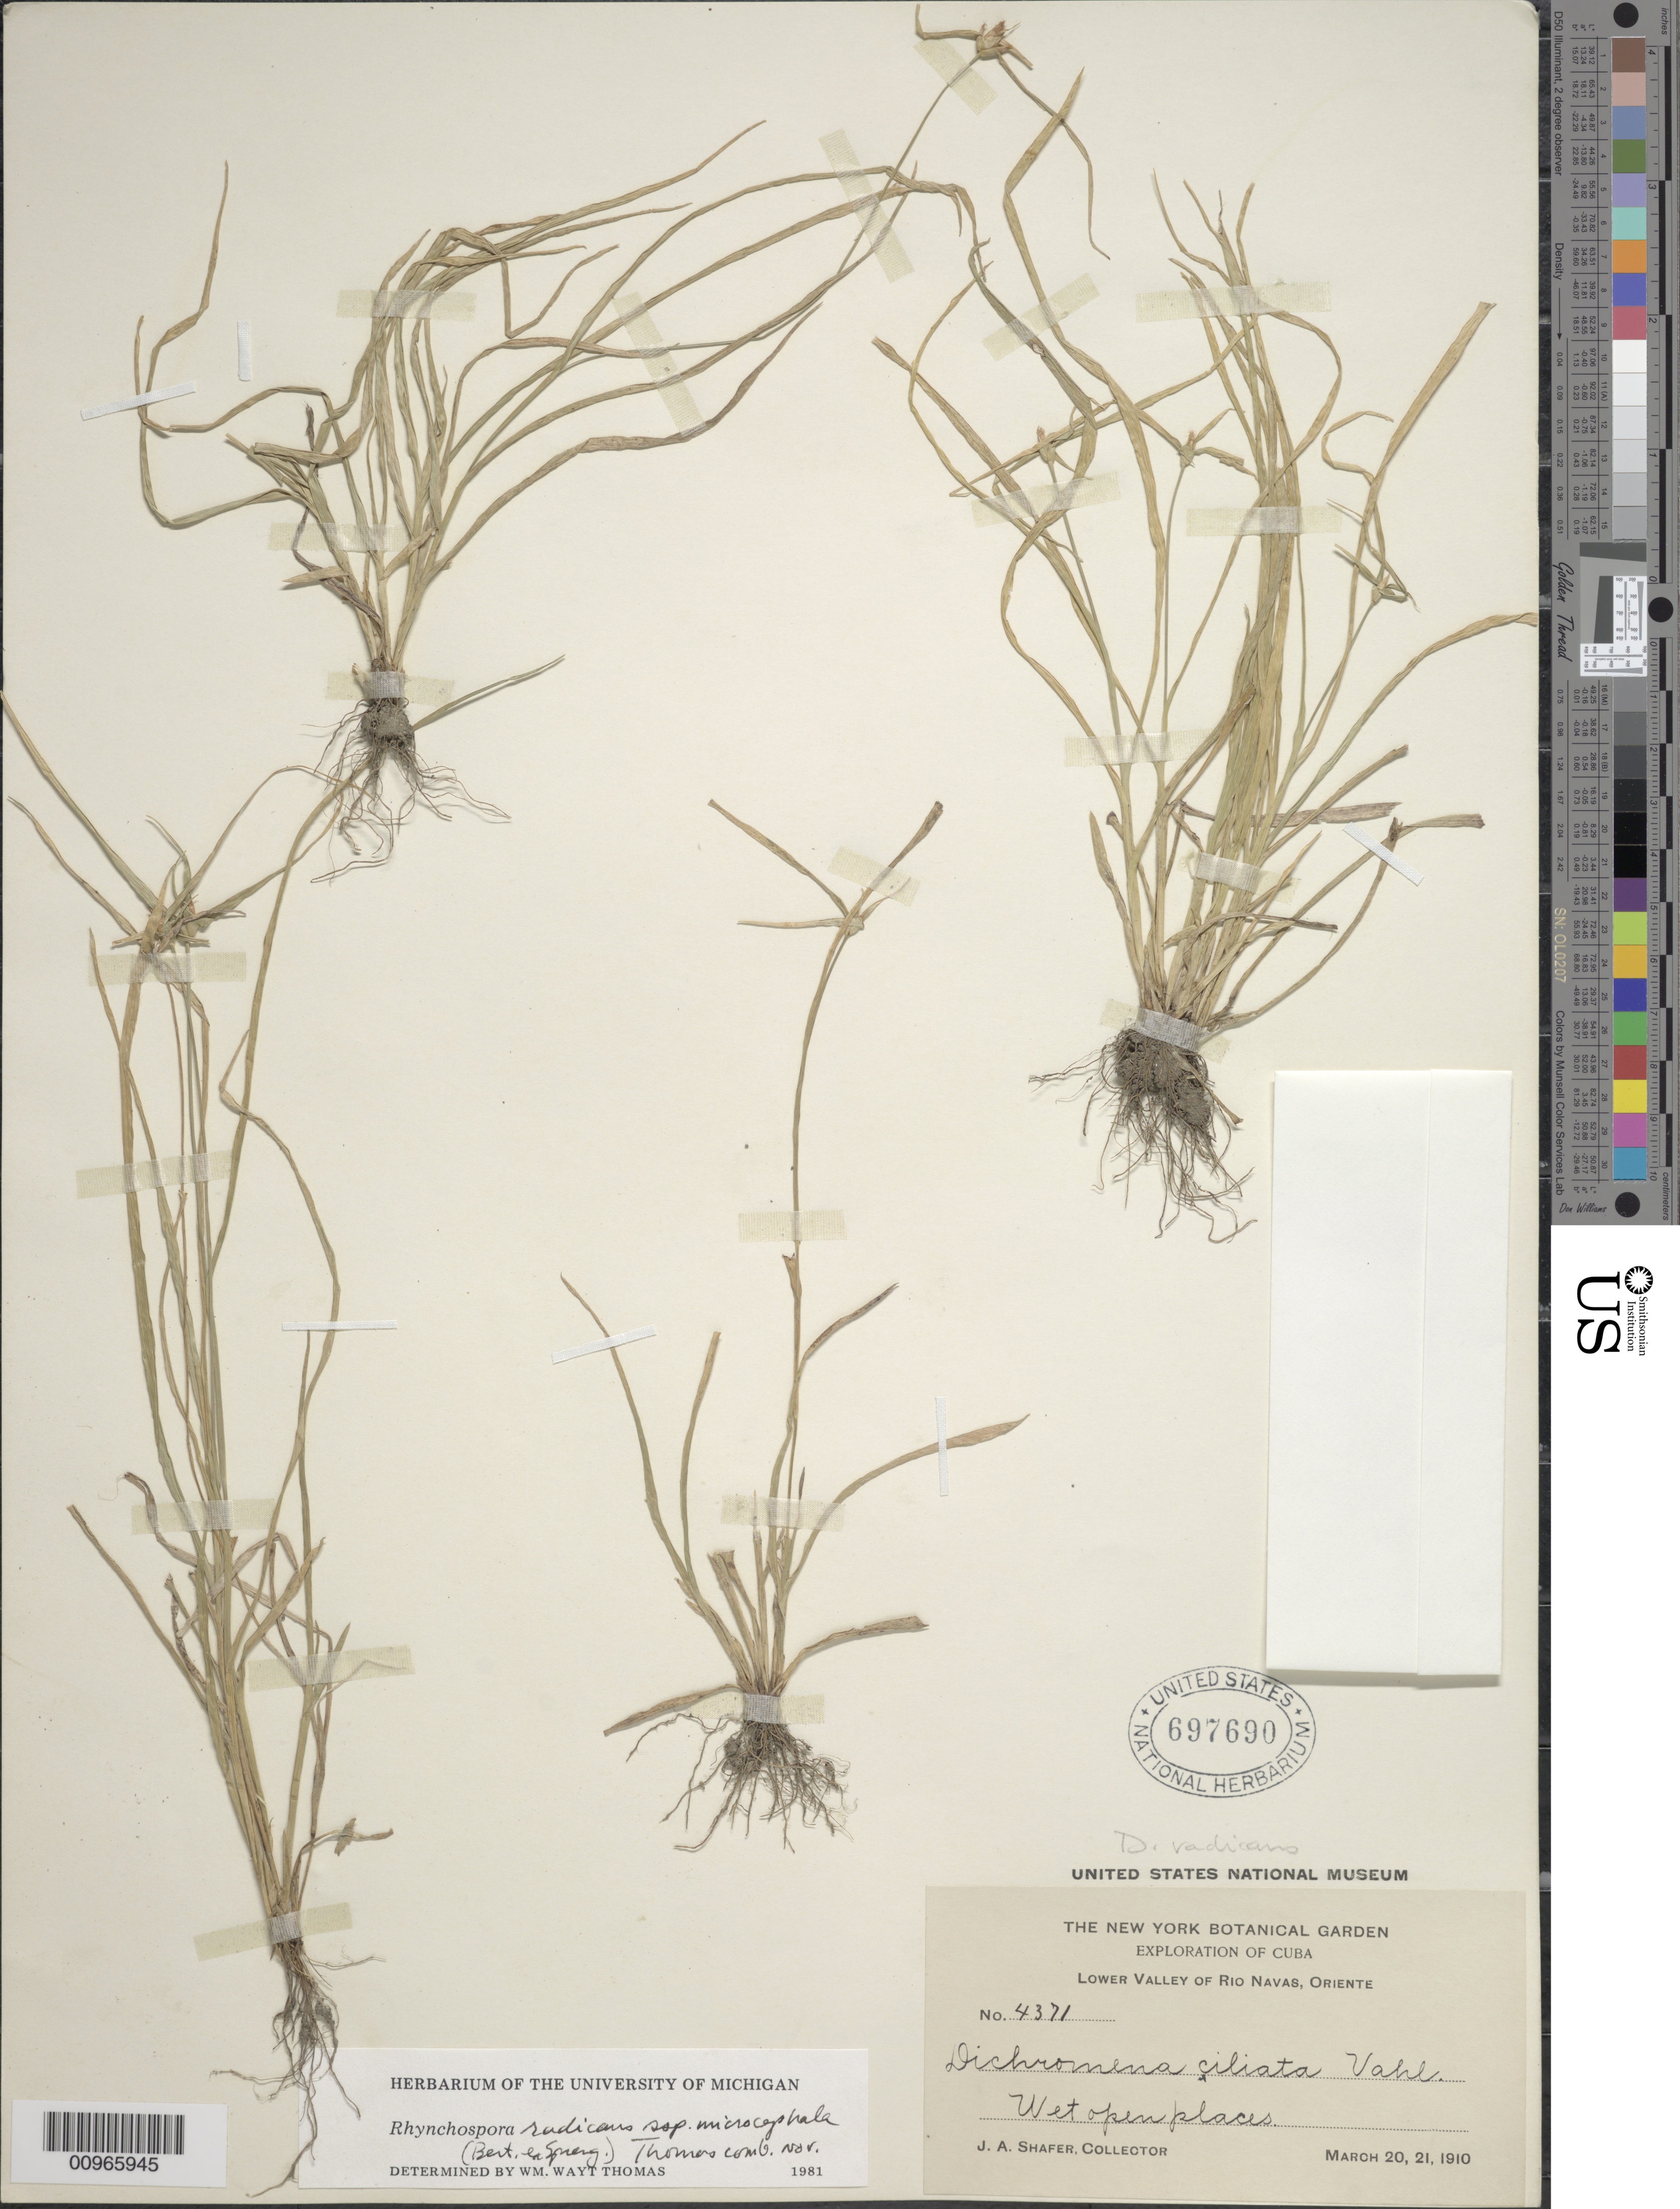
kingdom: Plantae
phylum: Tracheophyta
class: Liliopsida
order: Poales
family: Cyperaceae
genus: Rhynchospora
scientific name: Rhynchospora radicans subsp. microcephala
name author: (Bertero ex Spreng.) W.W. Thomas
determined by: Thomas, W. W.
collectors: J. A. Shafer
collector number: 4371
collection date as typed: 20 Mar 1910 to 21 Mar 1910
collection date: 1910-03-20/1910-03-21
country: Cuba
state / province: Oriente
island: Cuba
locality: Lower Valley of Rio Navas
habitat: Wet open places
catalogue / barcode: US 697690